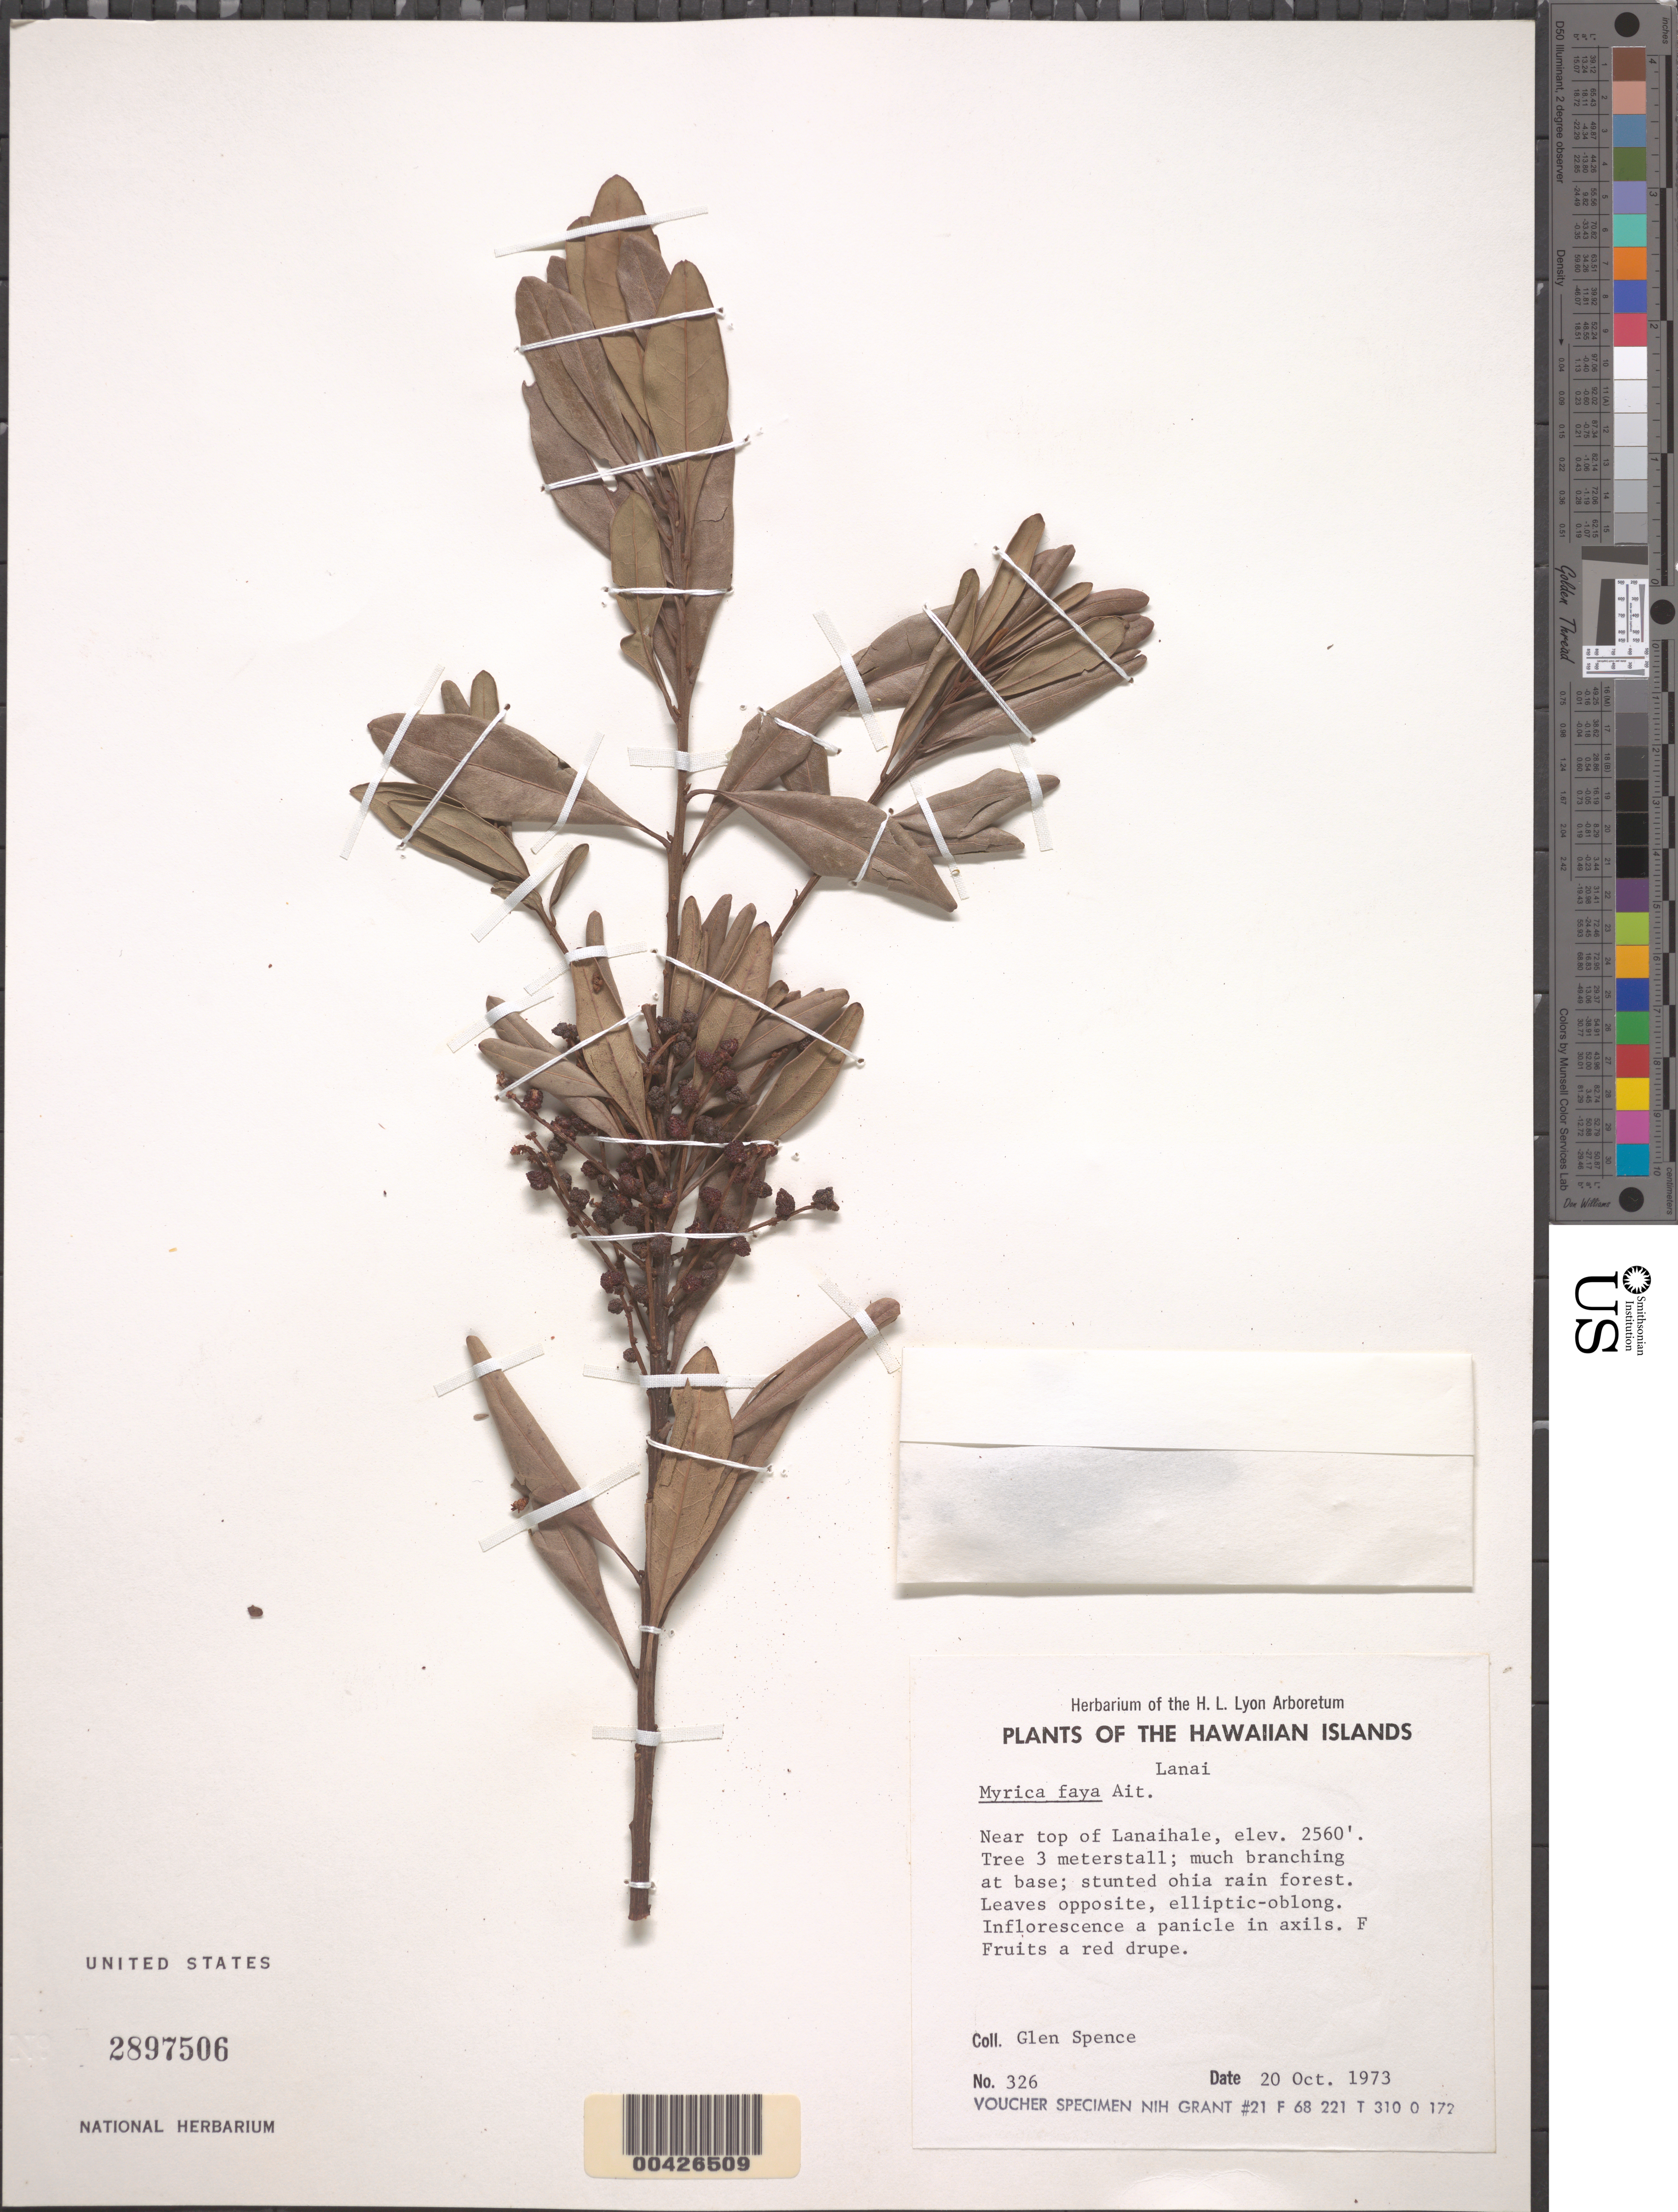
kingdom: Plantae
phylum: Tracheophyta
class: Magnoliopsida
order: Fagales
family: Myricaceae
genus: Morella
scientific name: Morella faya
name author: (Aiton) Wilbur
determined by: Wagner, W. L., (BOT), Smithsonian Institution - National Museum of Natural History (UNITED STATES)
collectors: G. Spence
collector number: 326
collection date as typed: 20 Oct 1973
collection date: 1973-10-20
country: United States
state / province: Hawaii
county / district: Maui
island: Lana'i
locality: Near top of Lanaihale.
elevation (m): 8399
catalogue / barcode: US 2897506